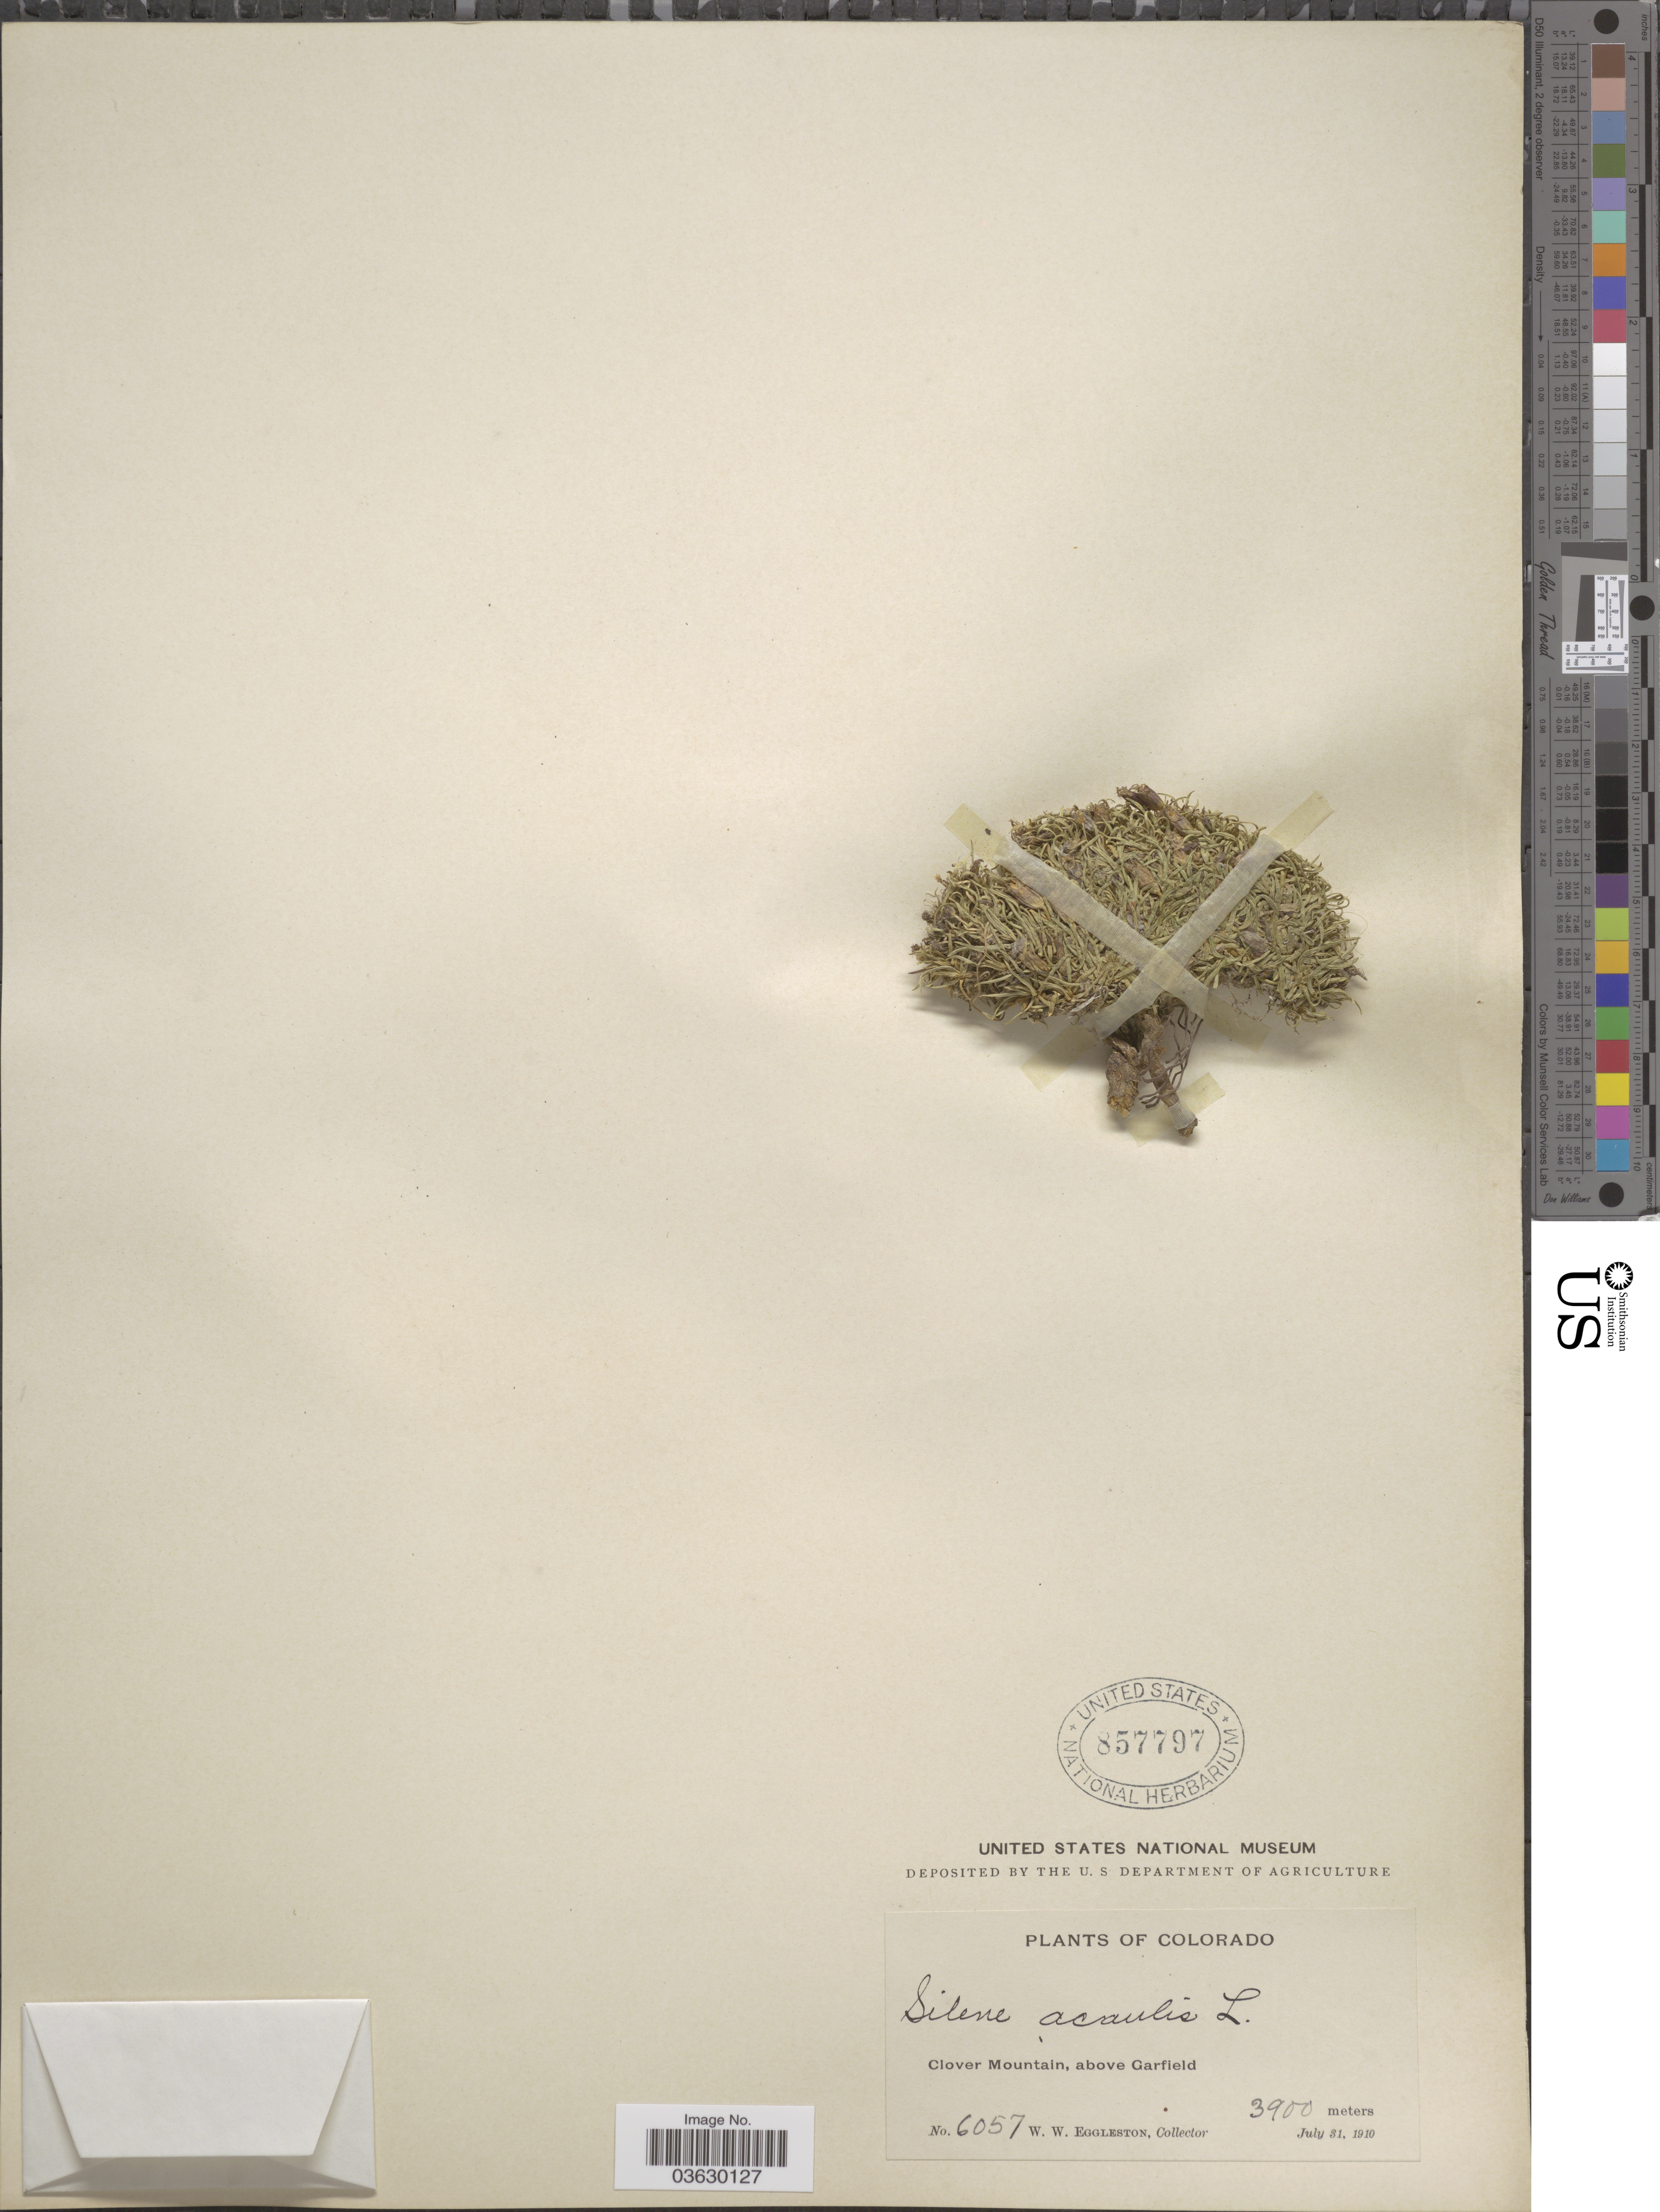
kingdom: Plantae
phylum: Tracheophyta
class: Magnoliopsida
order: Caryophyllales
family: Caryophyllaceae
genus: Silene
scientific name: Silene acaulis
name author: (L.) Jacq.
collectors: W. W. Eggleston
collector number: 6057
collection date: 1910-07-31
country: United States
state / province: Colorado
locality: Clover Mountain, above Garfield.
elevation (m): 3900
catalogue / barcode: US 857797